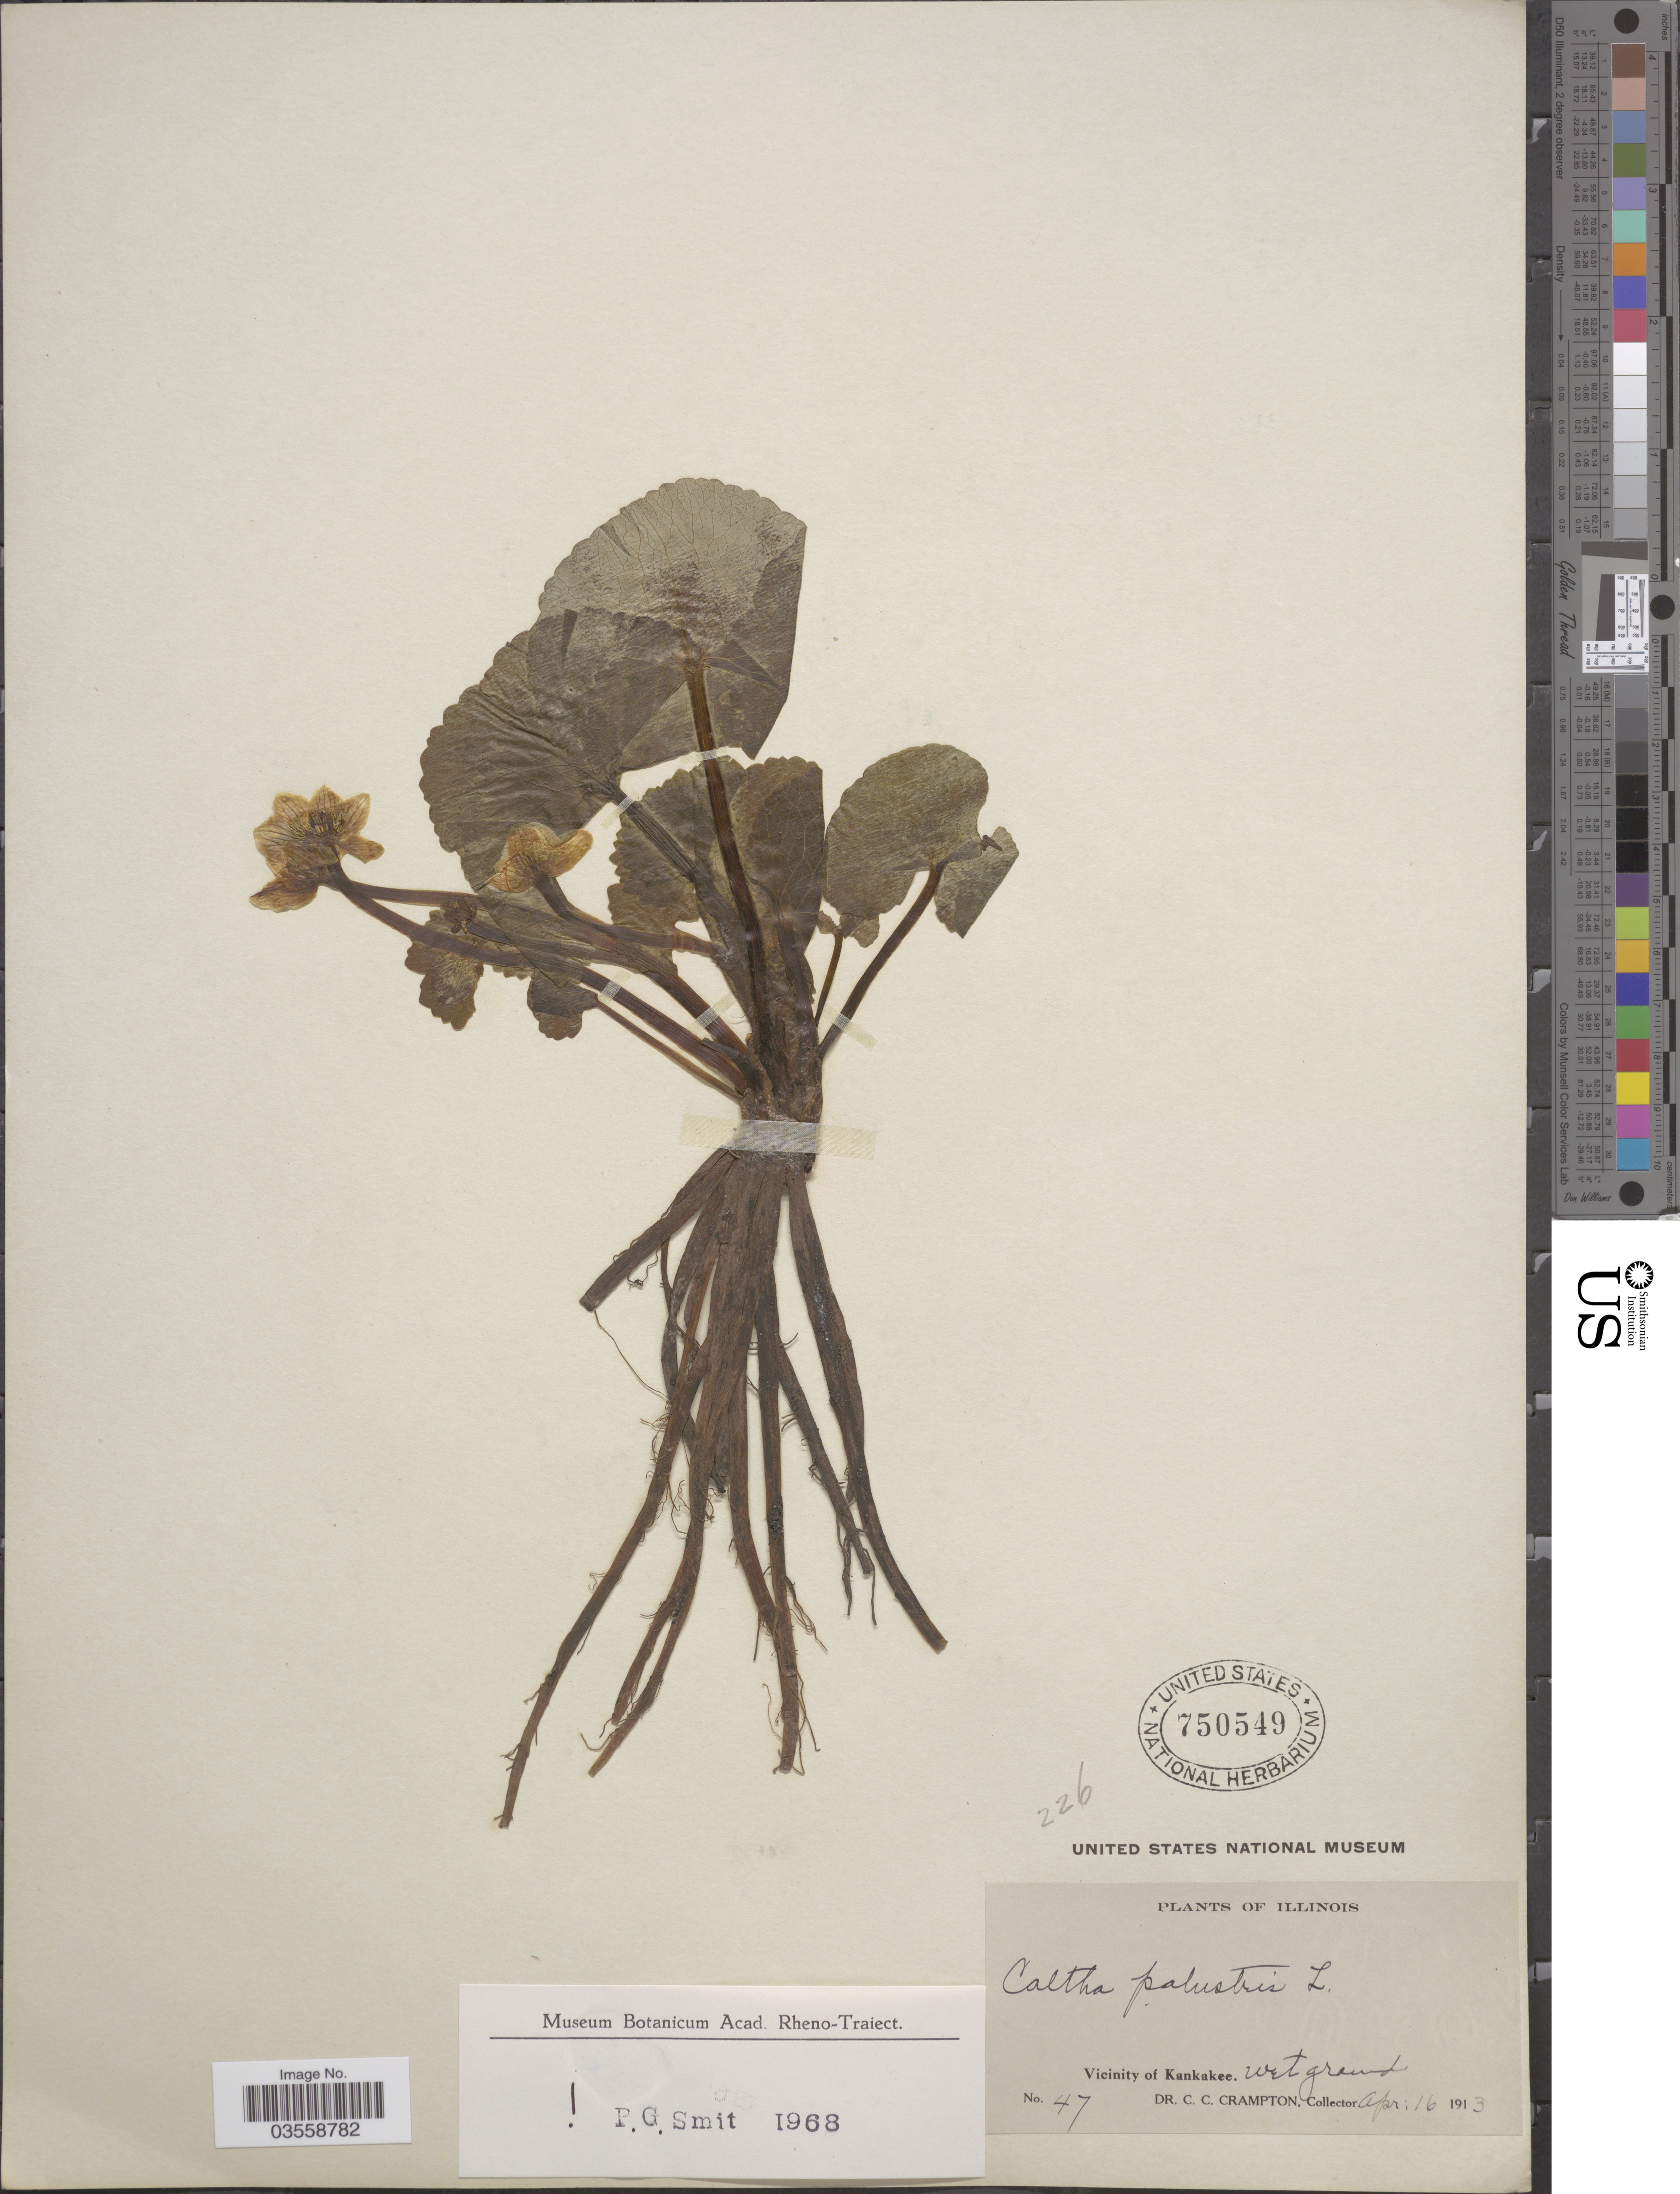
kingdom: Plantae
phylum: Tracheophyta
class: Magnoliopsida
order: Ranunculales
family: Ranunculaceae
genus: Caltha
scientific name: Caltha palustris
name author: L.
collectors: C. Crampton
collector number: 47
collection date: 1913-04-16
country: United States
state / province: Illinois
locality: Vicinity of Kankakee.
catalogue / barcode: US 750549